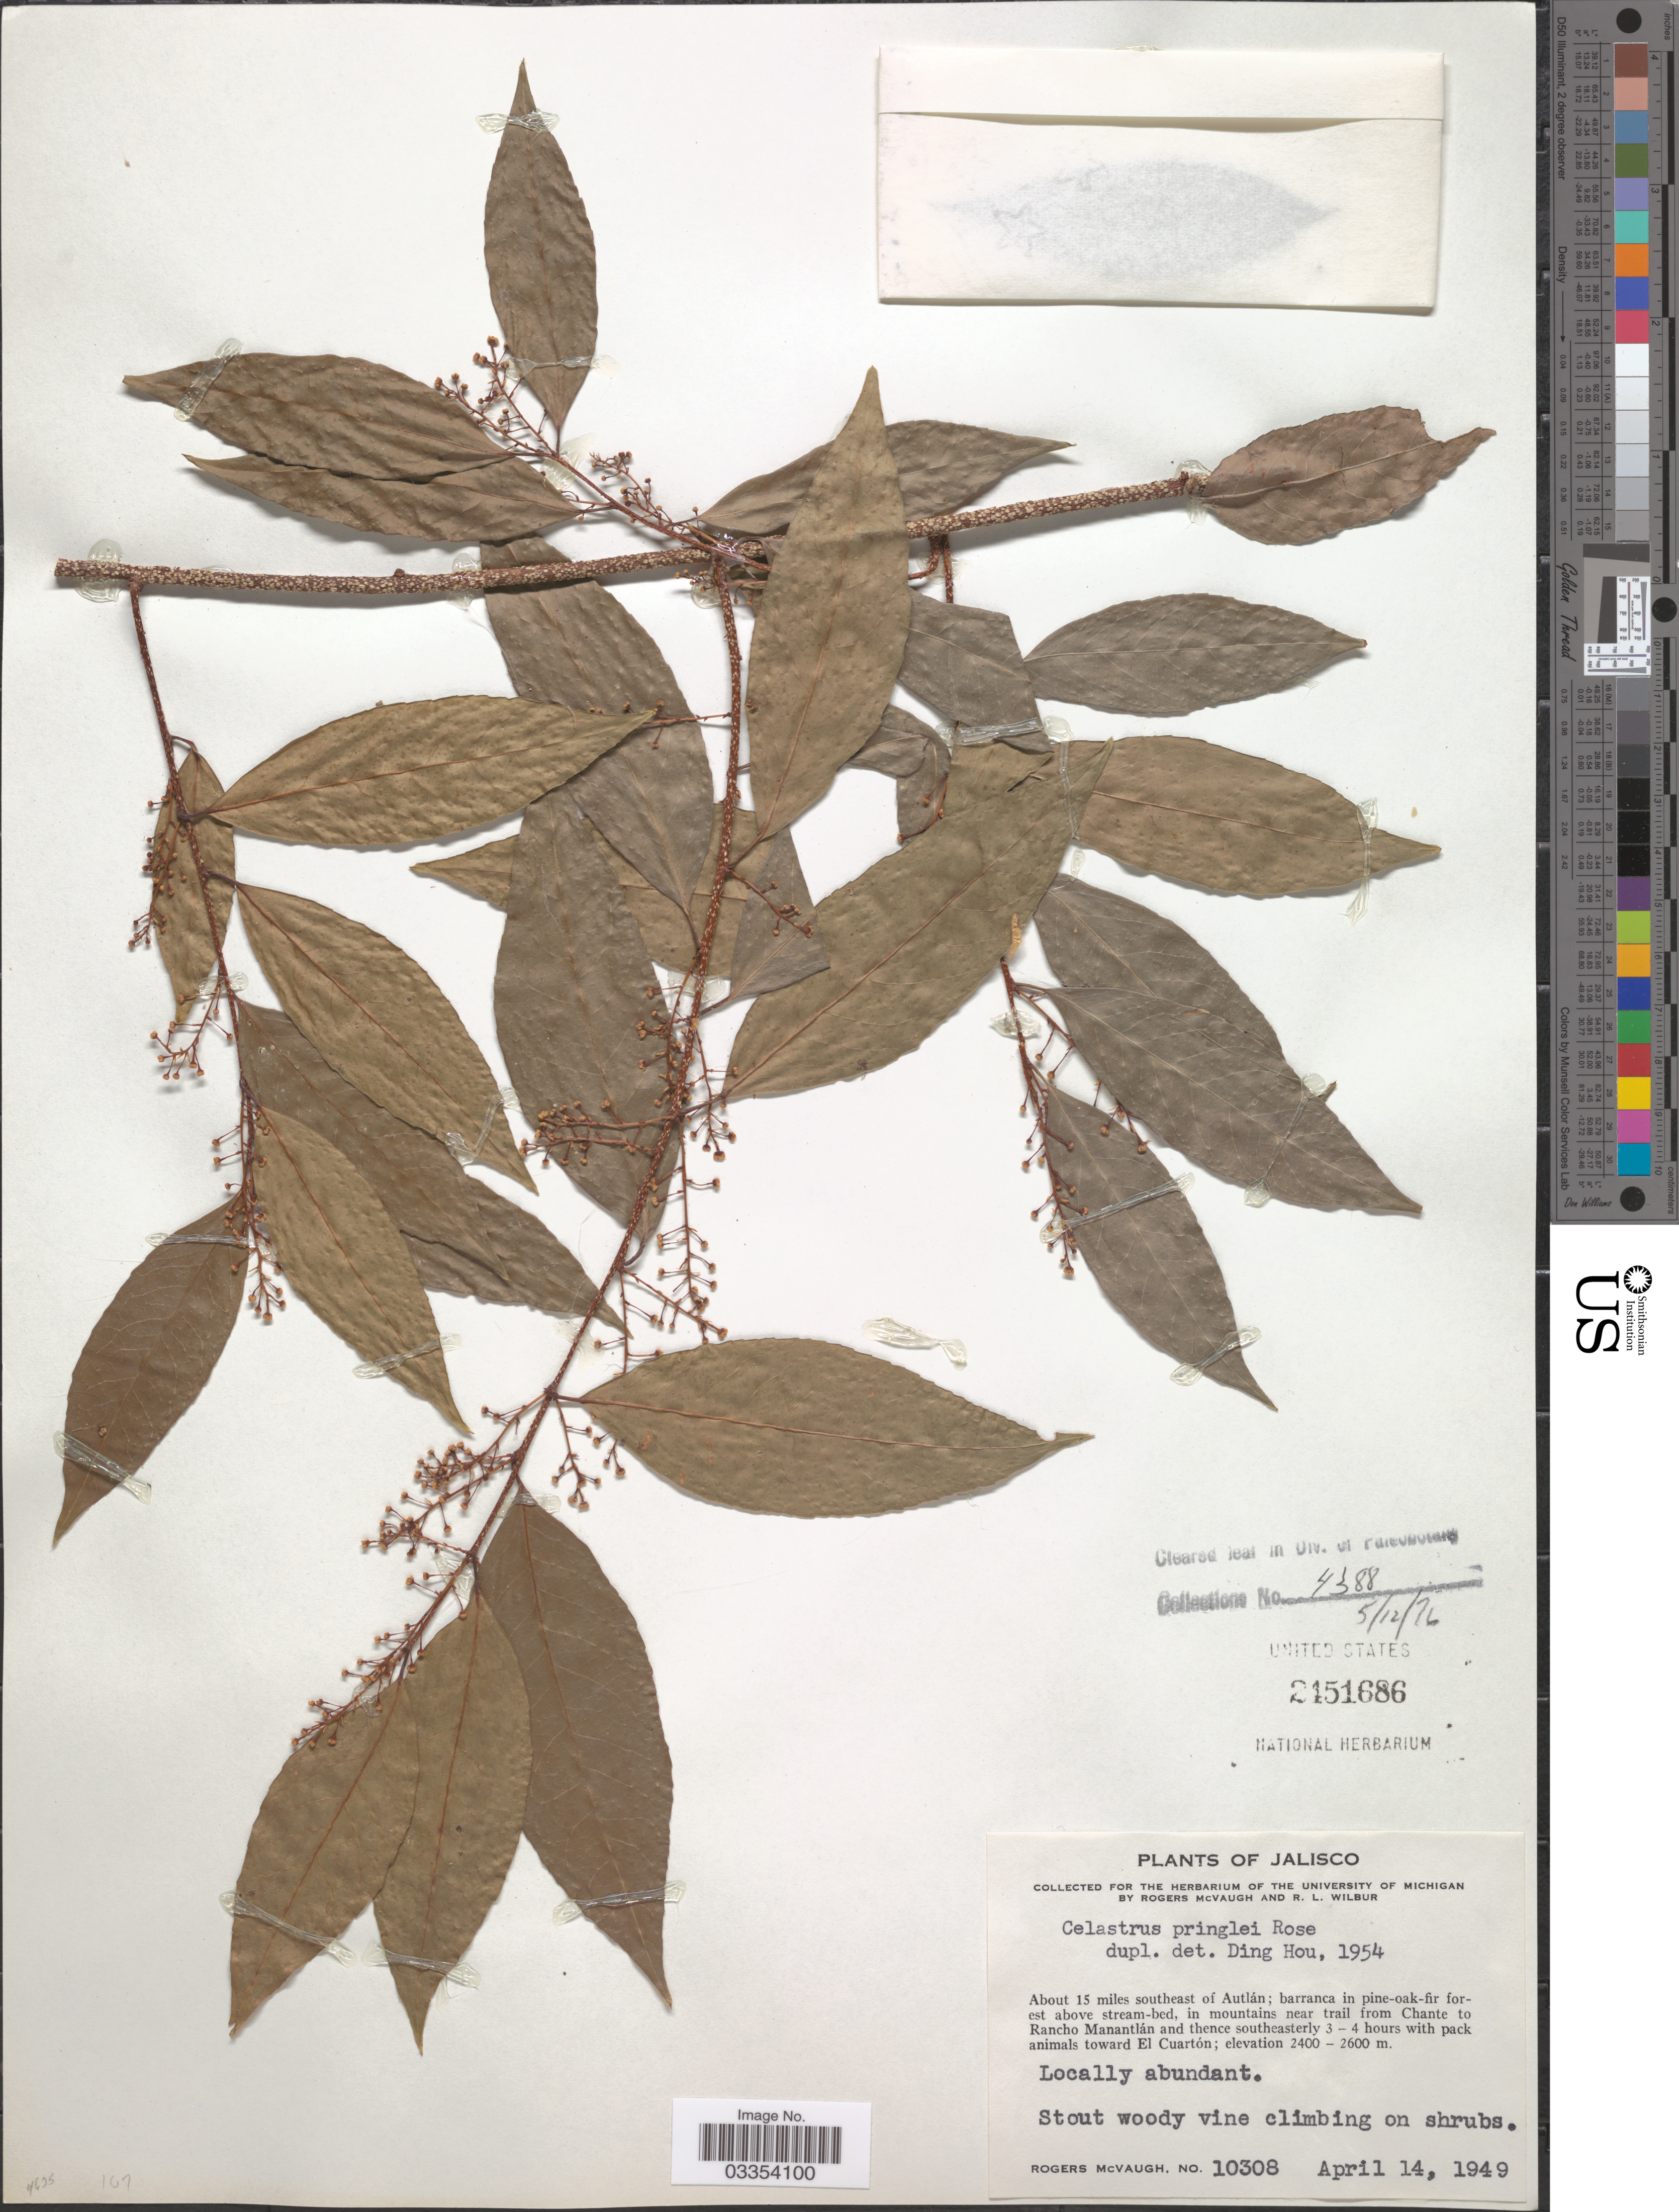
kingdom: Plantae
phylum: Tracheophyta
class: Magnoliopsida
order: Celastrales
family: Celastraceae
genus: Celastrus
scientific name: Celastrus pringlei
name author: Rose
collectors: R. McVaugh & R. L. Wilbur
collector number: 10308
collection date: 1949-04-14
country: Mexico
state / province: Jalisco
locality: About 15 miles southeast of Autlán; barranca in pine-oak-fir forest above stream-bed, in mountains near trail from Chante to Rancho Manantlán and hence southeasterly 3 - 4 hours with pack animals toward El Cuartón.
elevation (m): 2400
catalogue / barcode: US 2151686